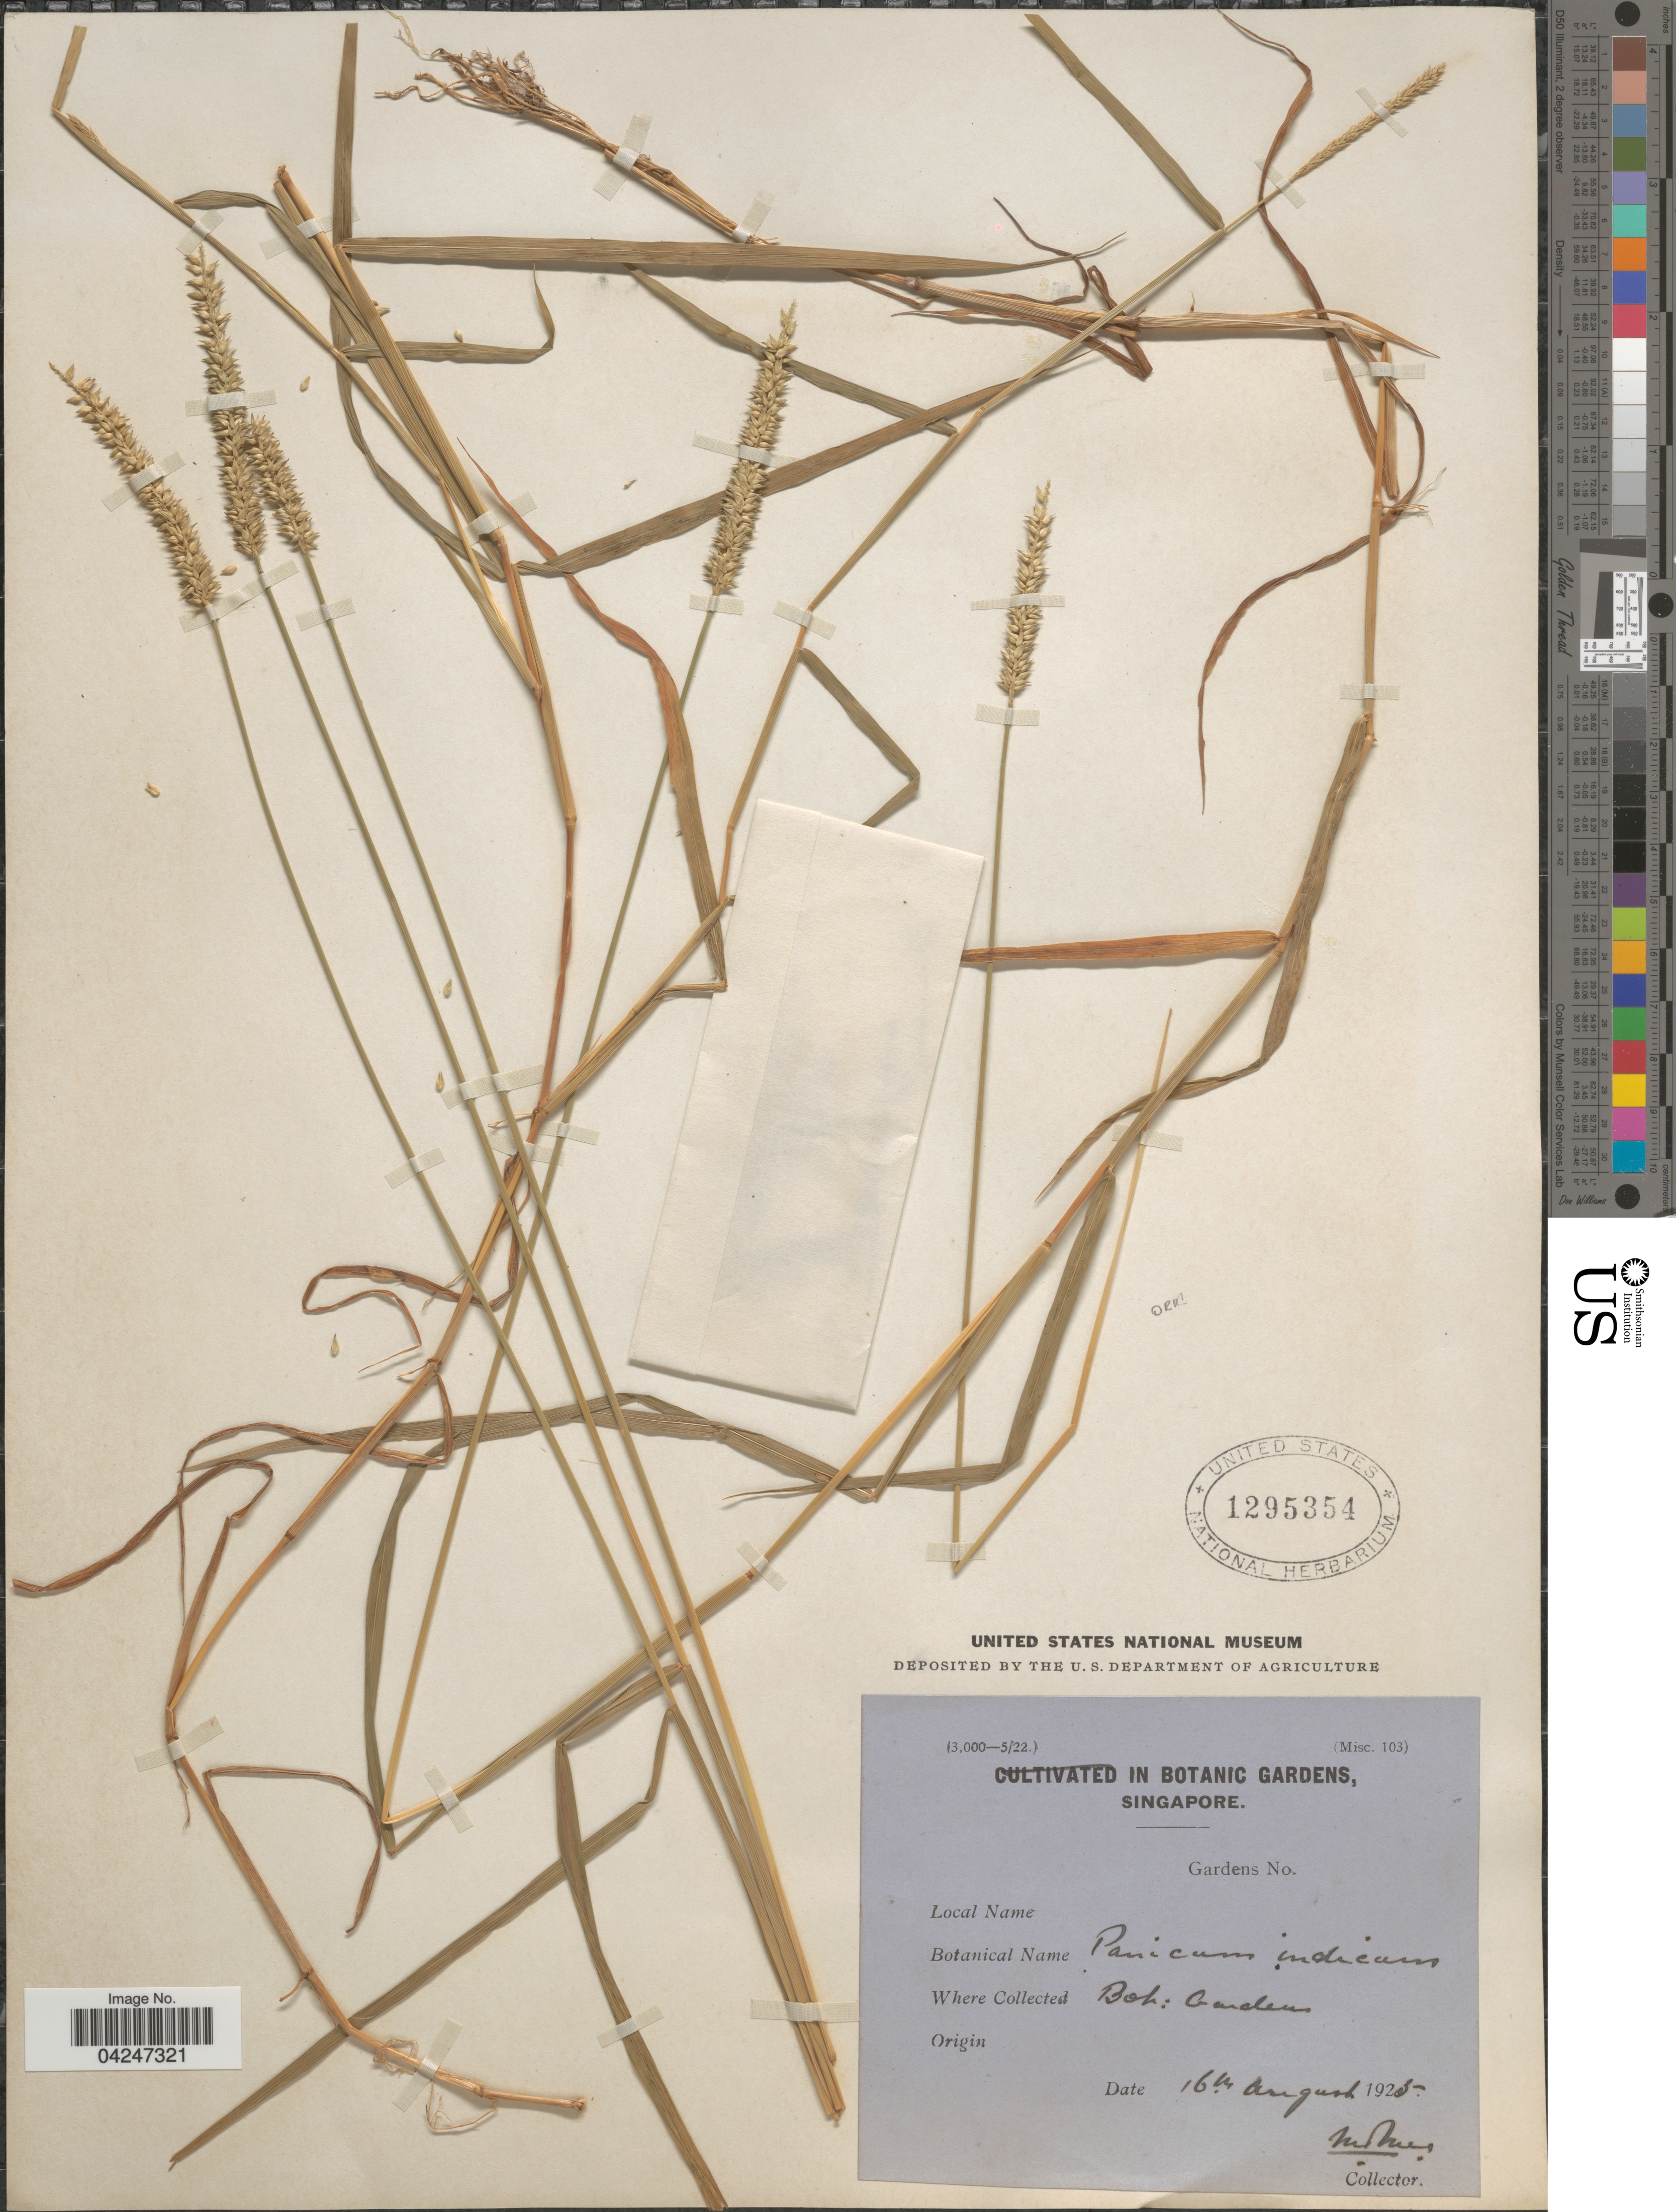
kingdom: Plantae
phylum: Tracheophyta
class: Liliopsida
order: Poales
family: Poaceae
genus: Sacciolepis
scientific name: Sacciolepis indica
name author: (L.) Chase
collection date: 1925-08-16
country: Singapore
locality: Bot: Gardens.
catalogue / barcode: US 1295354